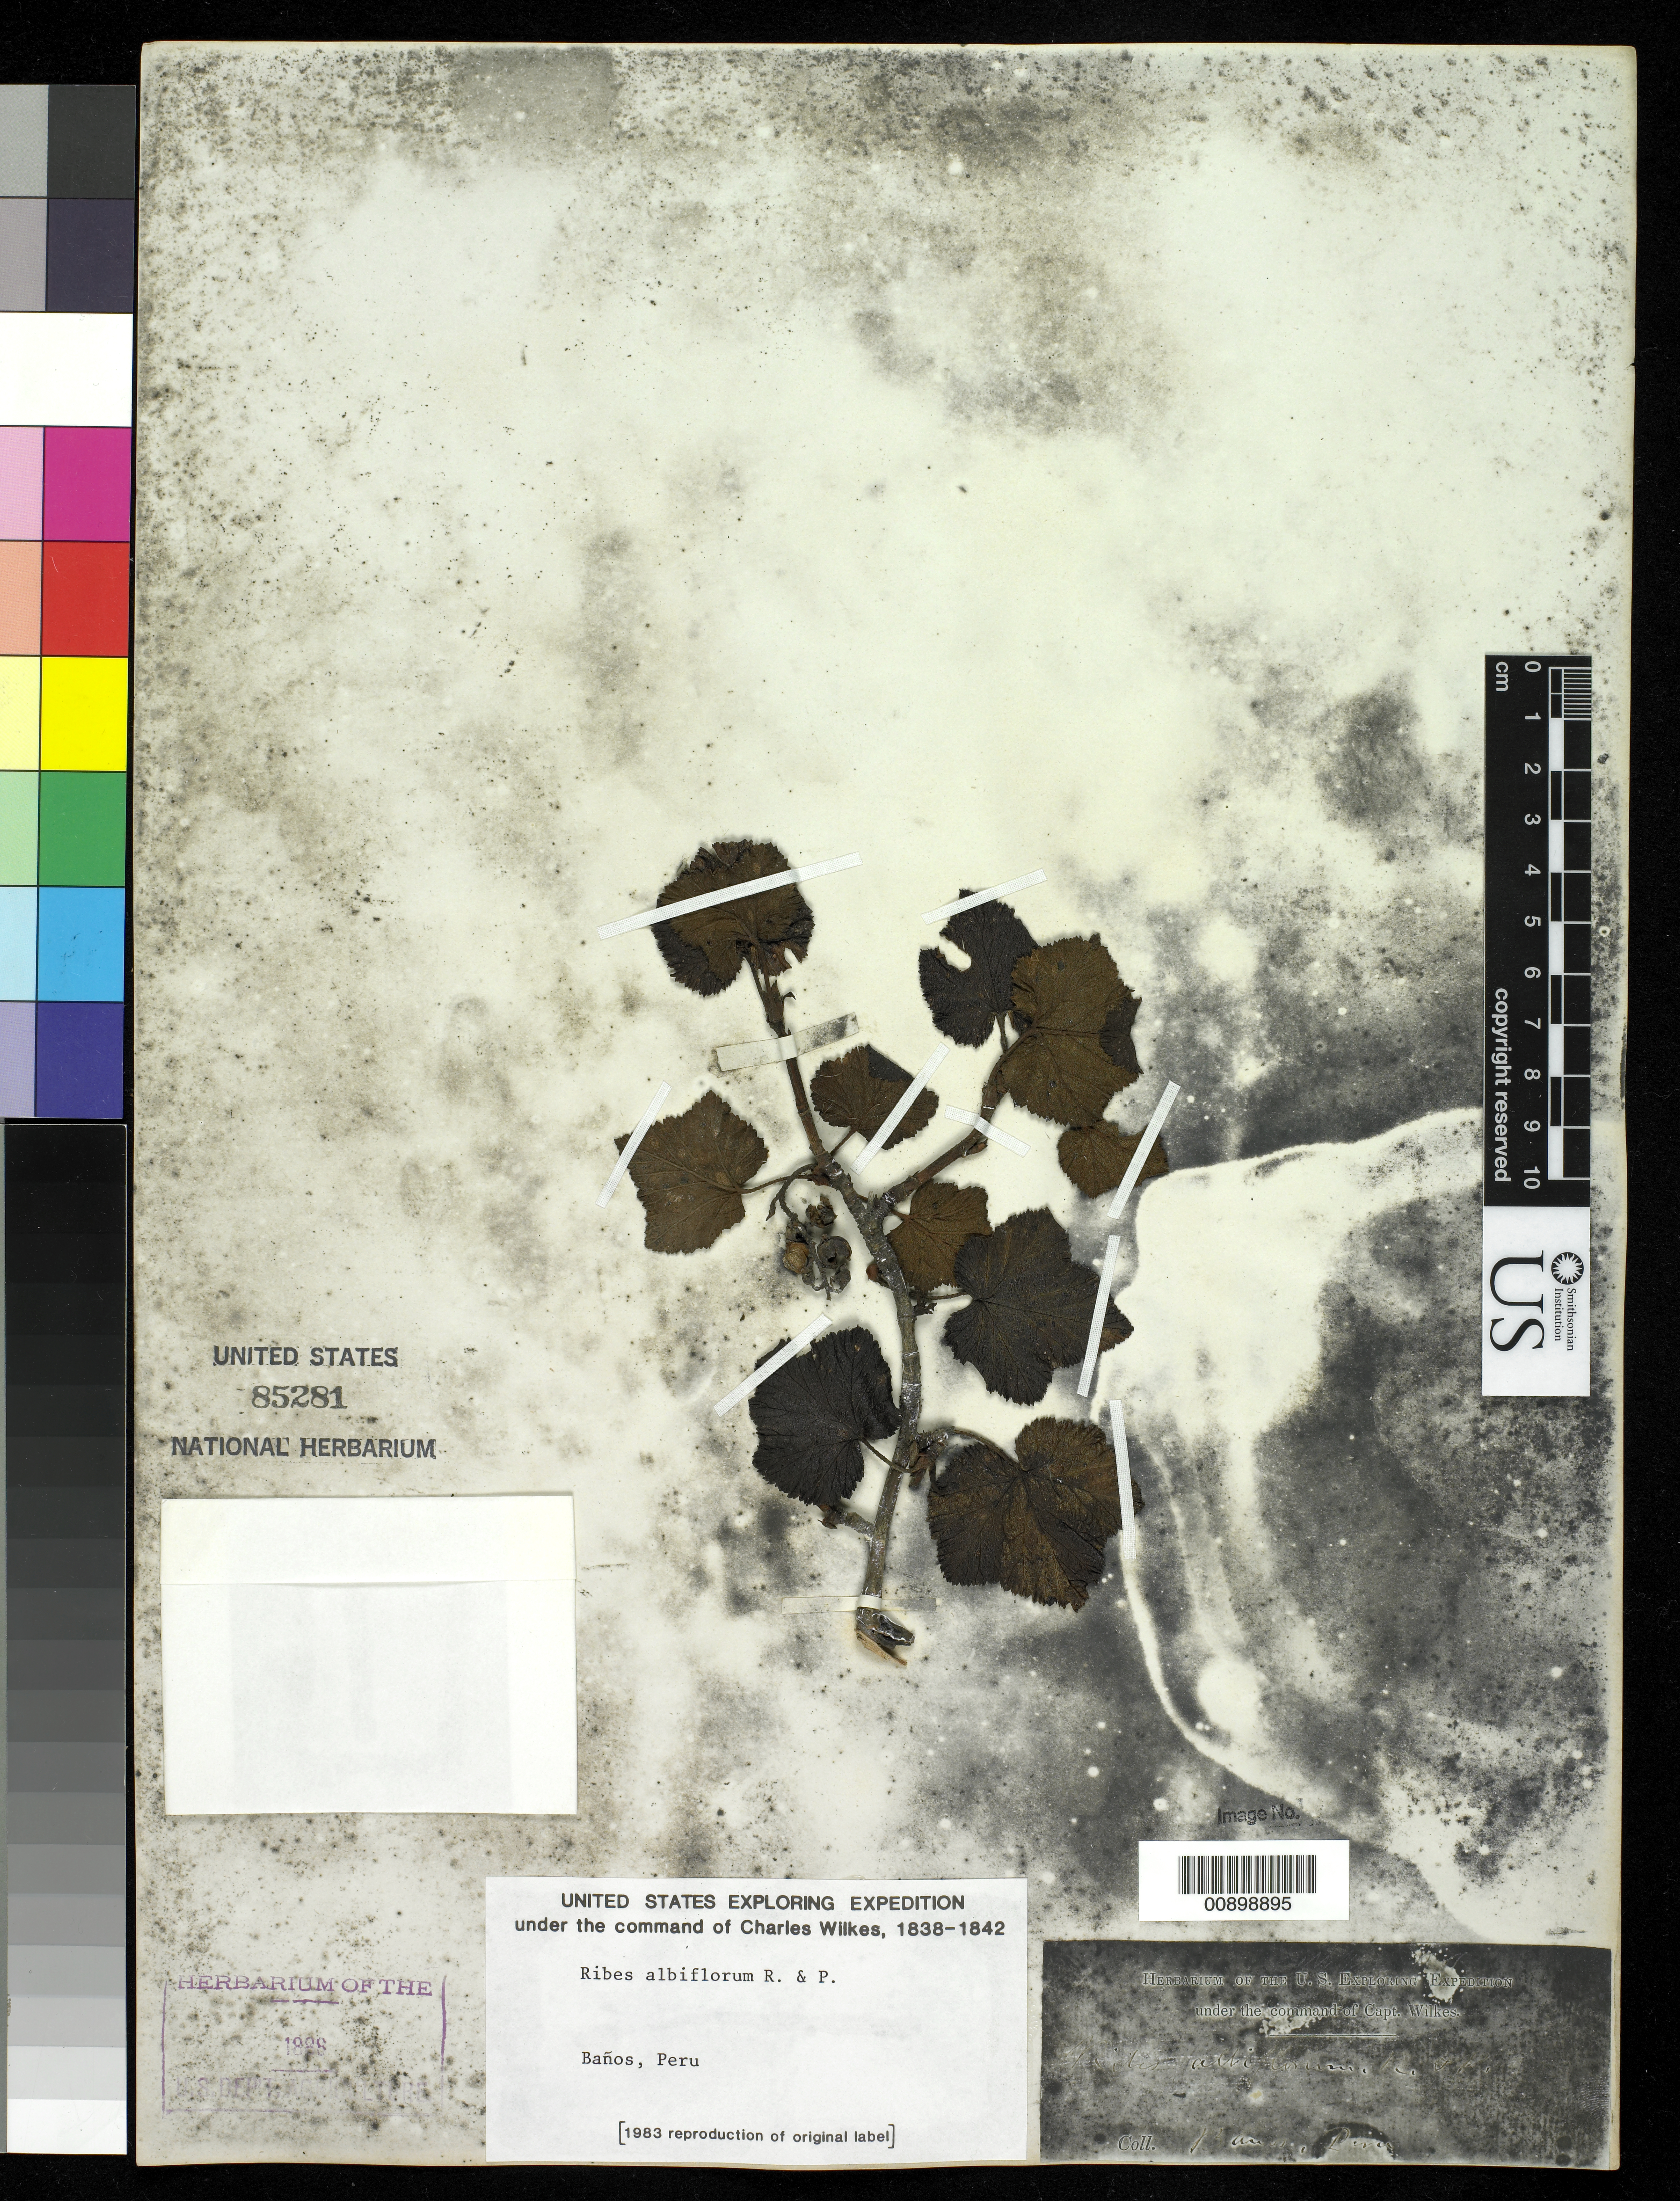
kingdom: Plantae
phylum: Tracheophyta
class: Magnoliopsida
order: Saxifragales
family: Grossulariaceae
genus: Ribes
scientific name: Ribes albiflorum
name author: A. Gray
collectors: Wilkes Explor. Exped.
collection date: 1838/1842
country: Peru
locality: Banos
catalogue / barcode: US 85281